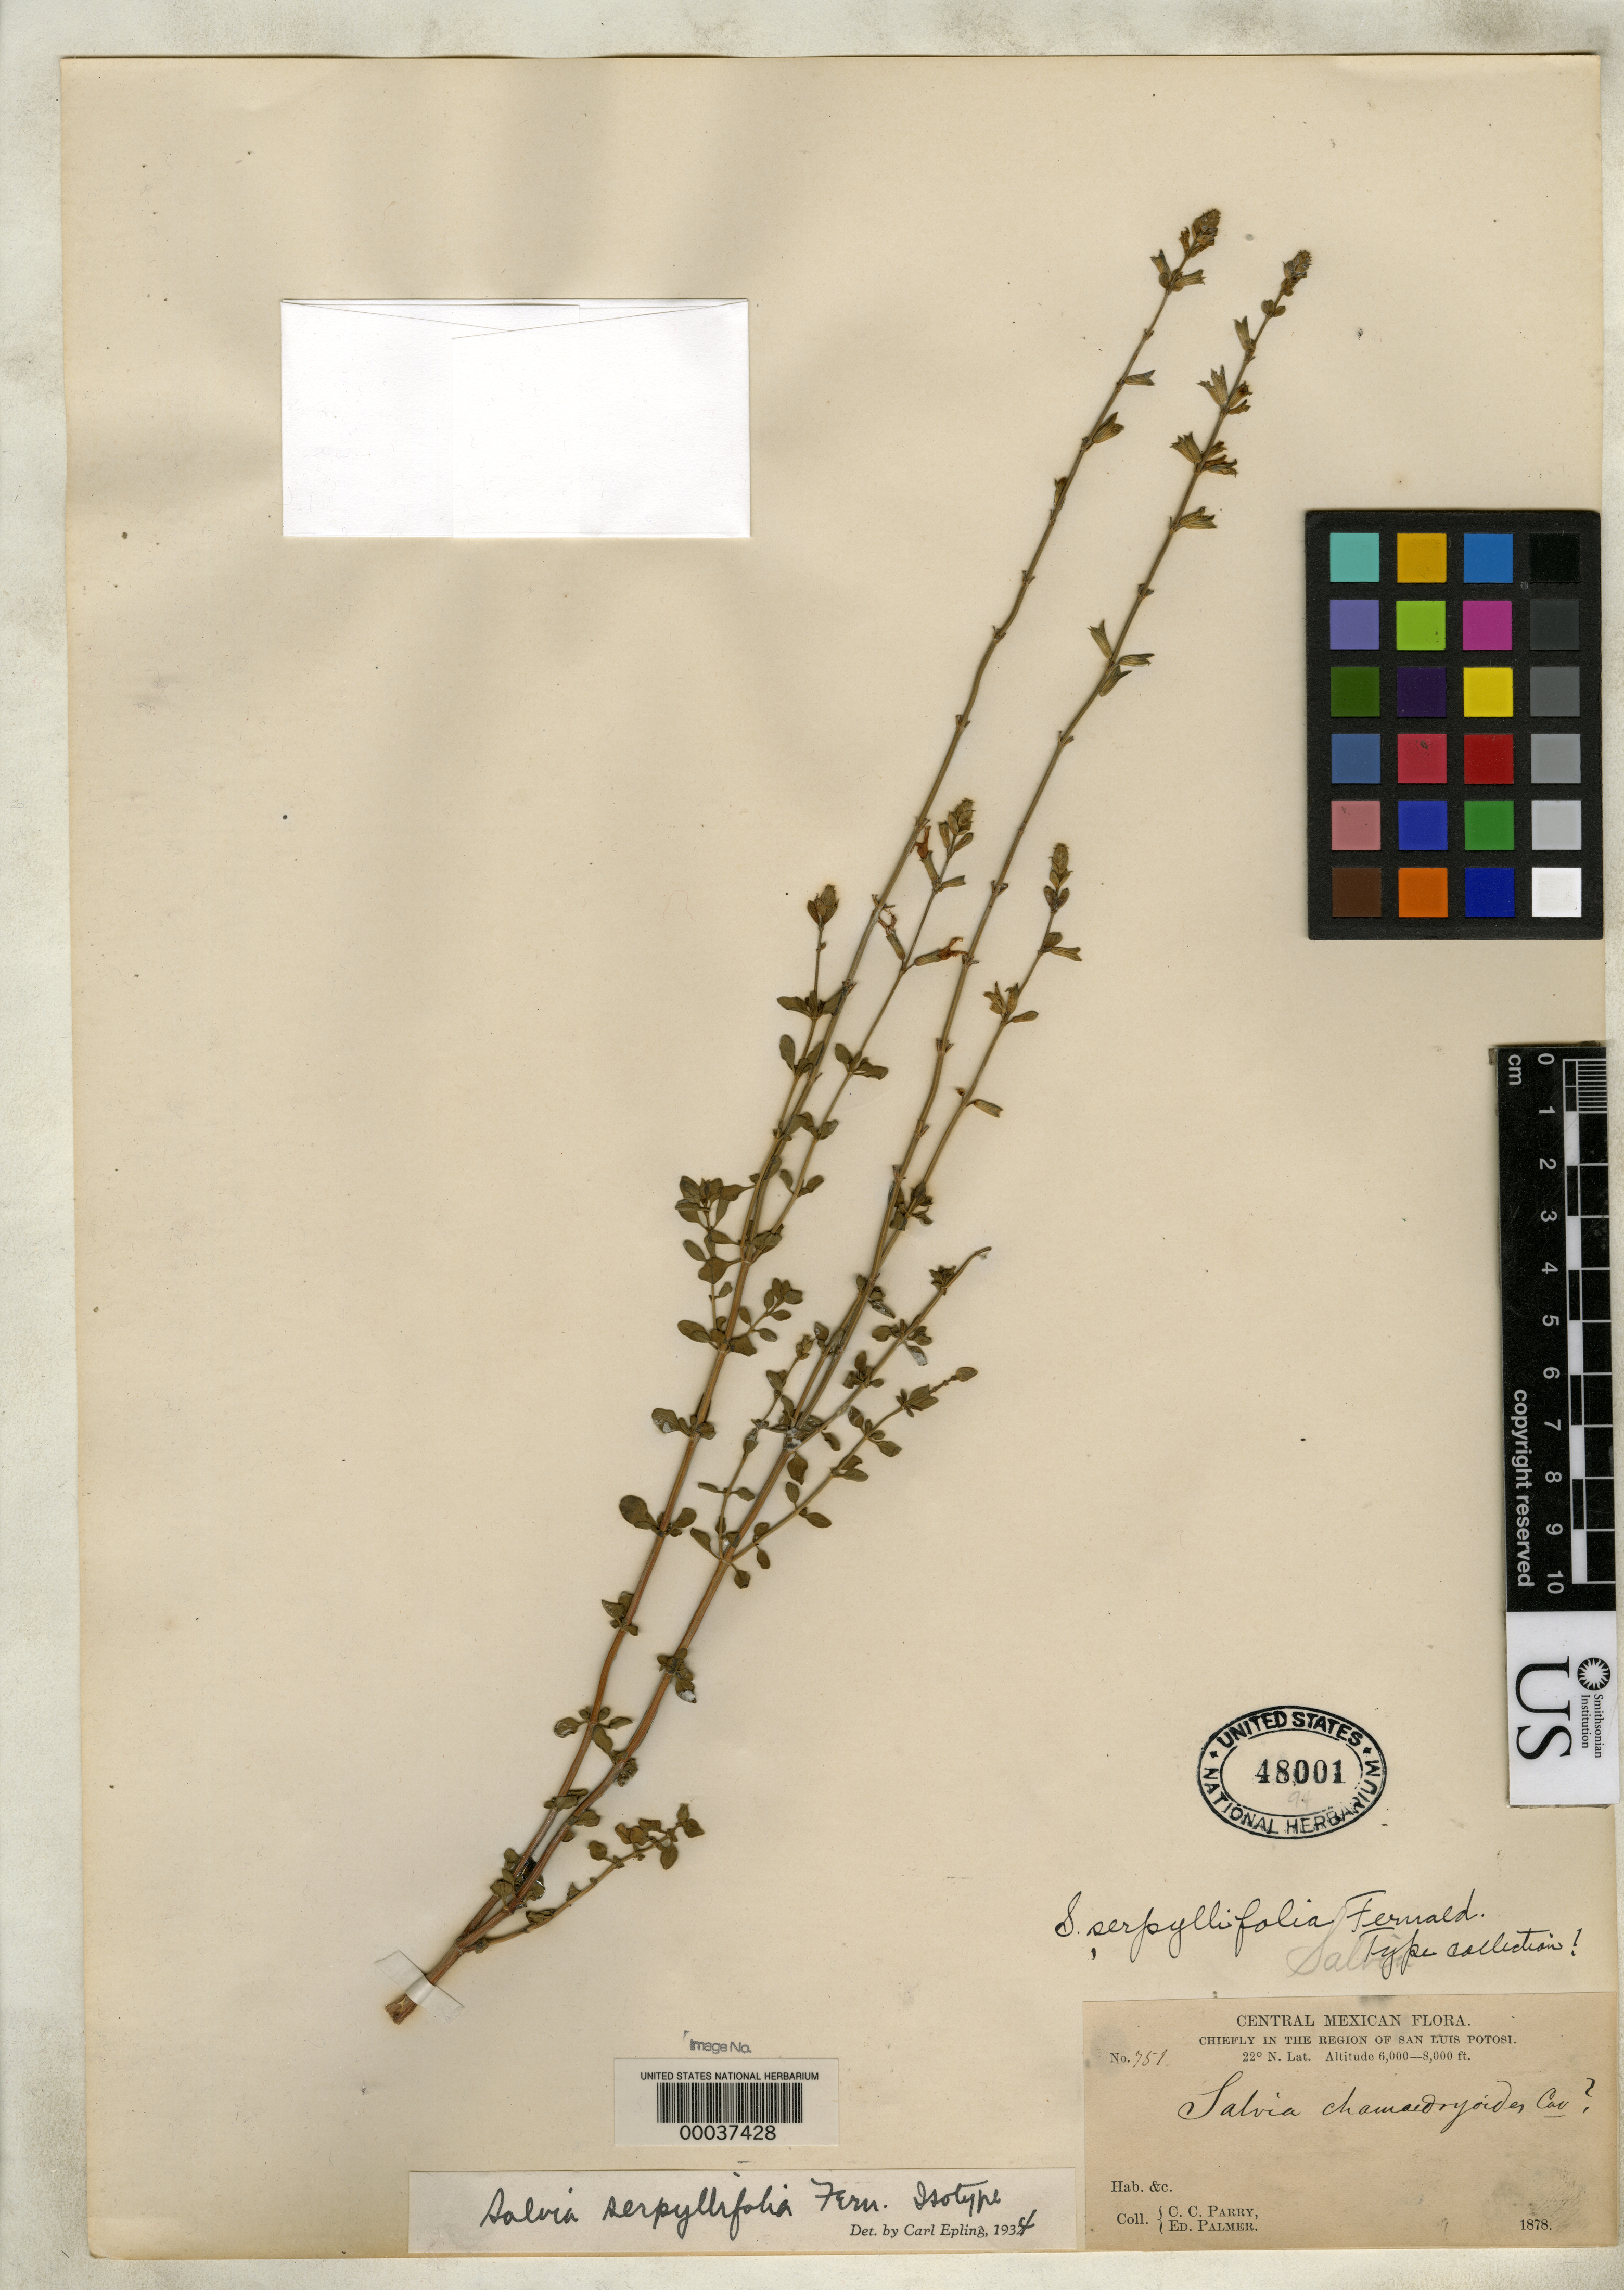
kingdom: Plantae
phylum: Tracheophyta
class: Magnoliopsida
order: Lamiales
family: Lamiaceae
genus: Salvia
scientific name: Salvia serpyllifolia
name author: Fernald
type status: Isotype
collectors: C. C. Parry & E. Palmer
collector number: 751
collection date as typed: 1878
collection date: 1878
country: Mexico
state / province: San Luis Potosi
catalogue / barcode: US 48001